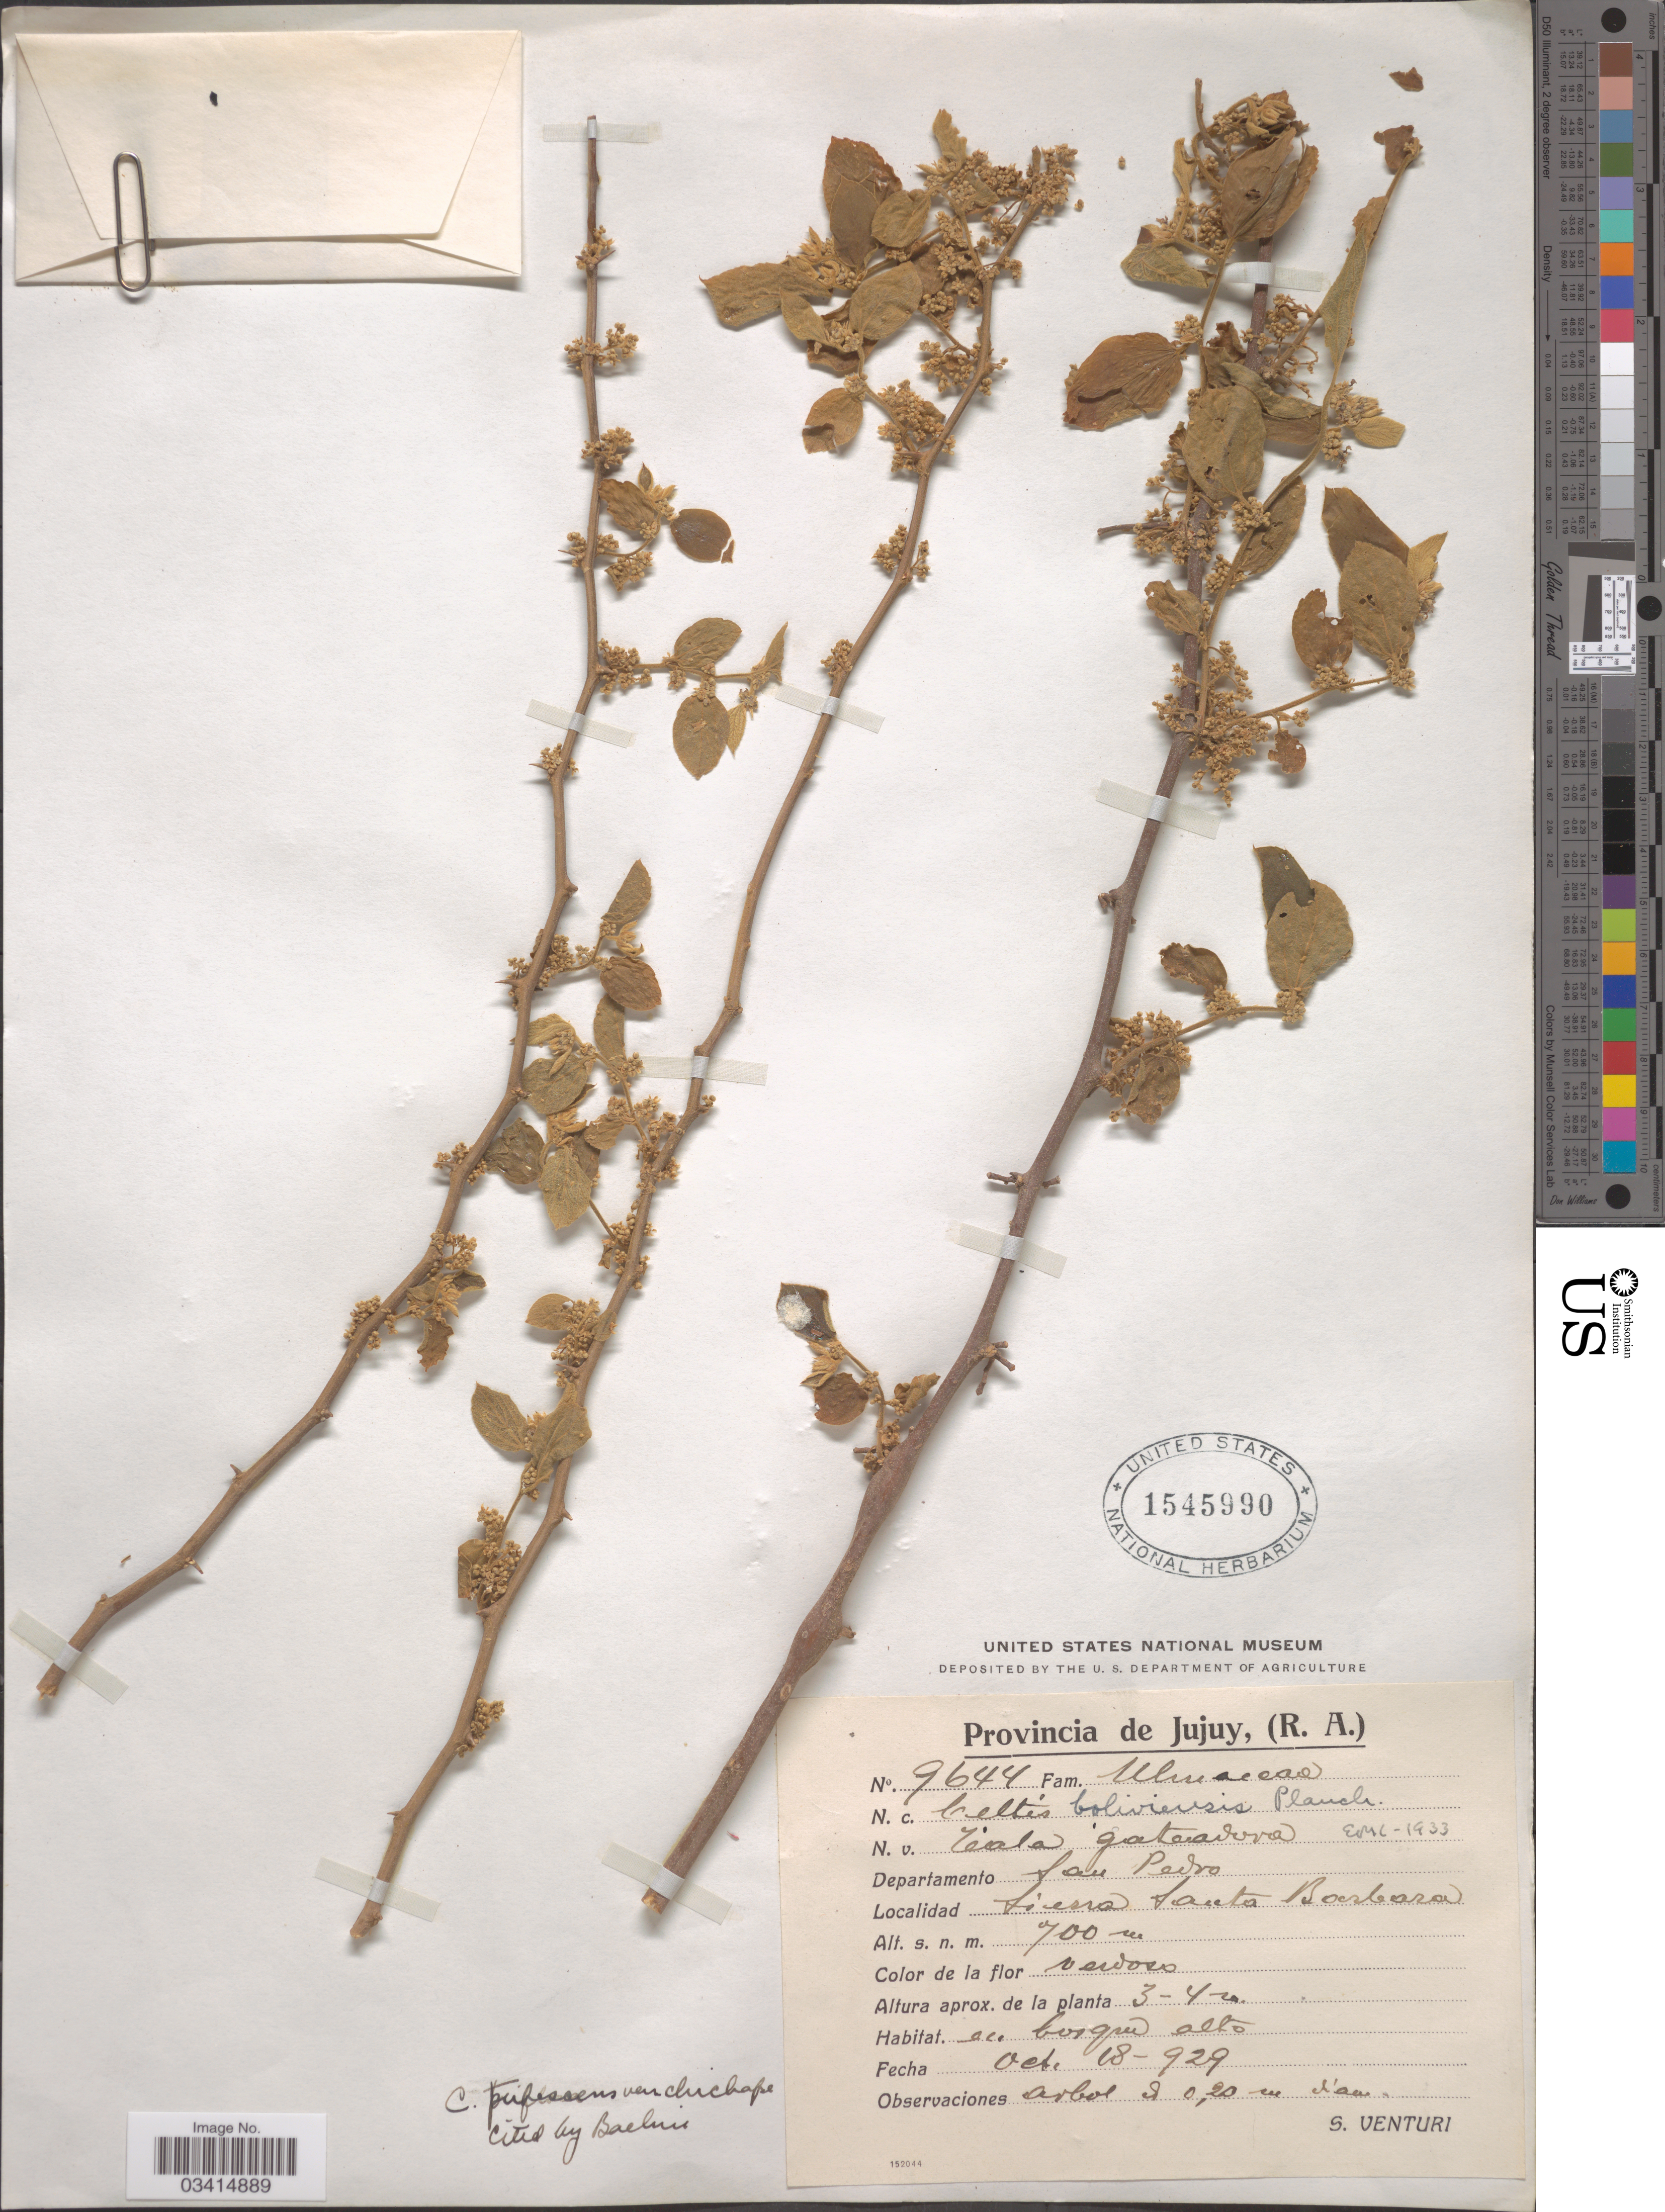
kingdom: Plantae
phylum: Tracheophyta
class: Magnoliopsida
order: Rosales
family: Cannabaceae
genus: Celtis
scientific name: Celtis pubescens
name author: (Kunth) Spreng.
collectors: S. Venturi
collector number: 9644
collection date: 1929-10-18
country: Argentina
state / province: Jujuy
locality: Departamento San Pedro. Sierra Santa Barbara.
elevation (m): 700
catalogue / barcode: US 1545990